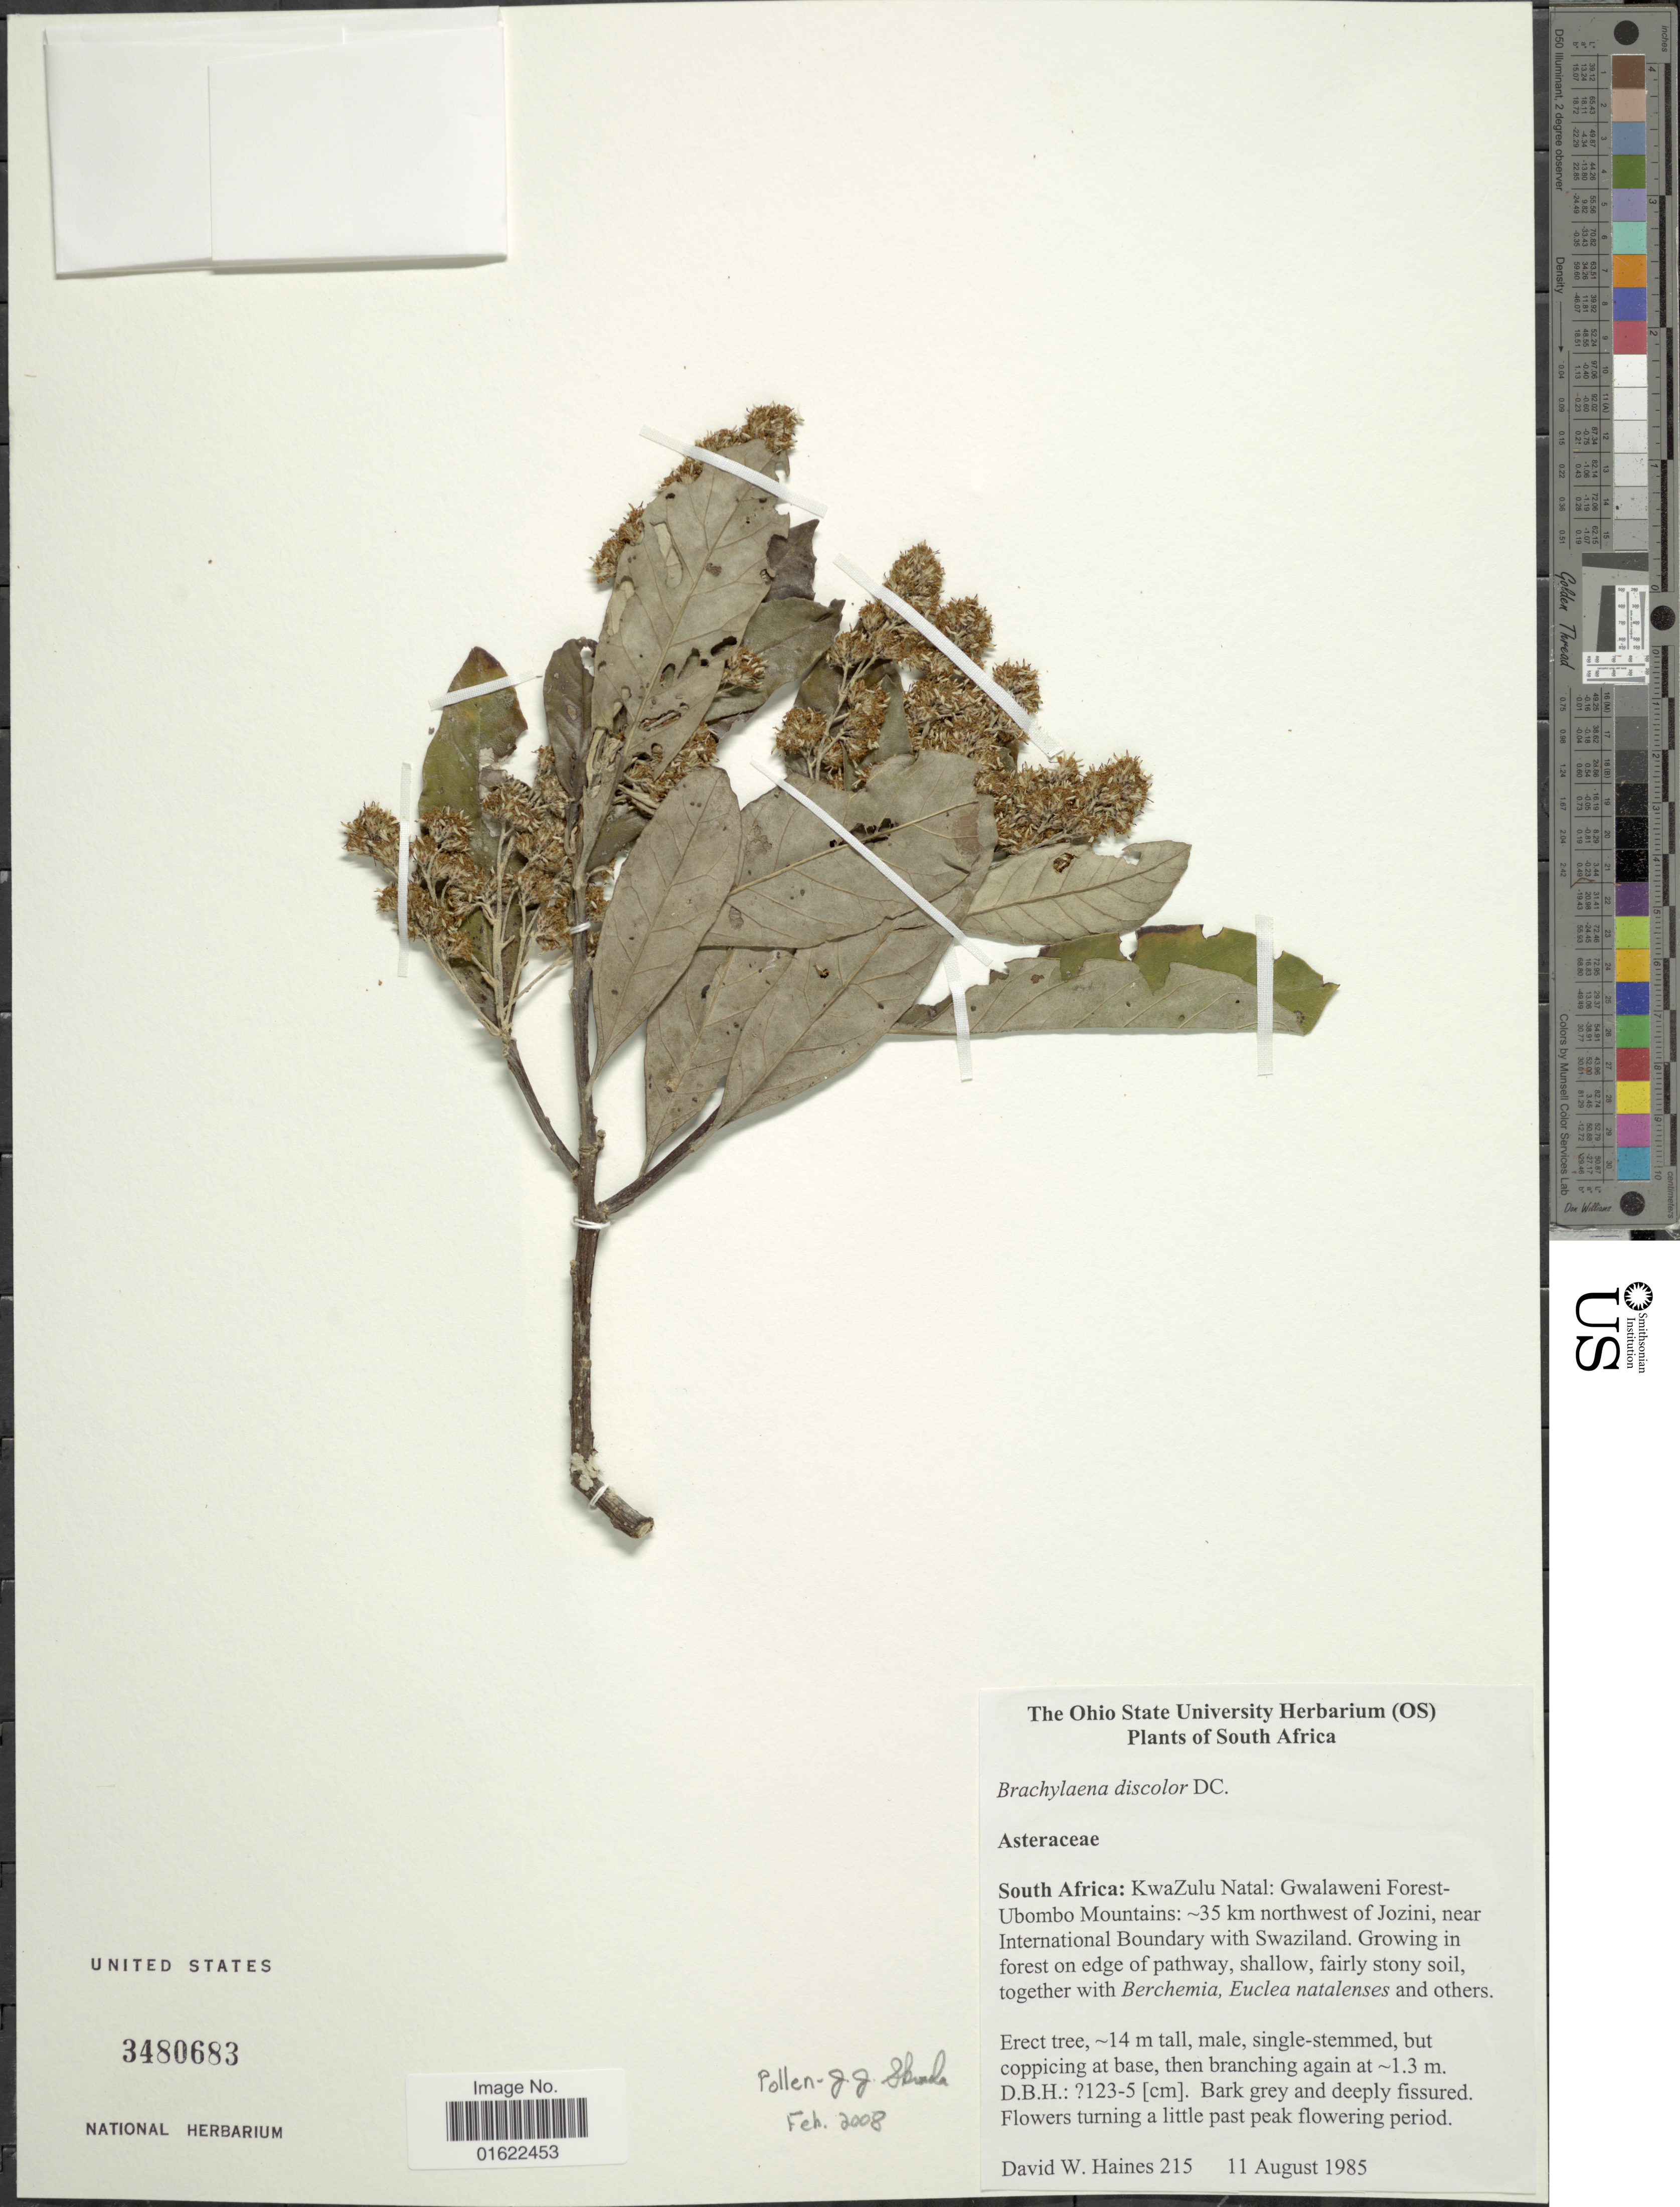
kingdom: Plantae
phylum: Tracheophyta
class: Magnoliopsida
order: Asterales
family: Asteraceae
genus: Brachylaena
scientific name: Brachylaena discolor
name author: DC.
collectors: D. Haines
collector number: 215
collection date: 1985-08-11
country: South Africa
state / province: KwaZulu-Natal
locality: Gwalaweni Forest - Ubombo Mountains: 35 km northwest of Jozini, near International Boundary with Swaziland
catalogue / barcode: US 3480683